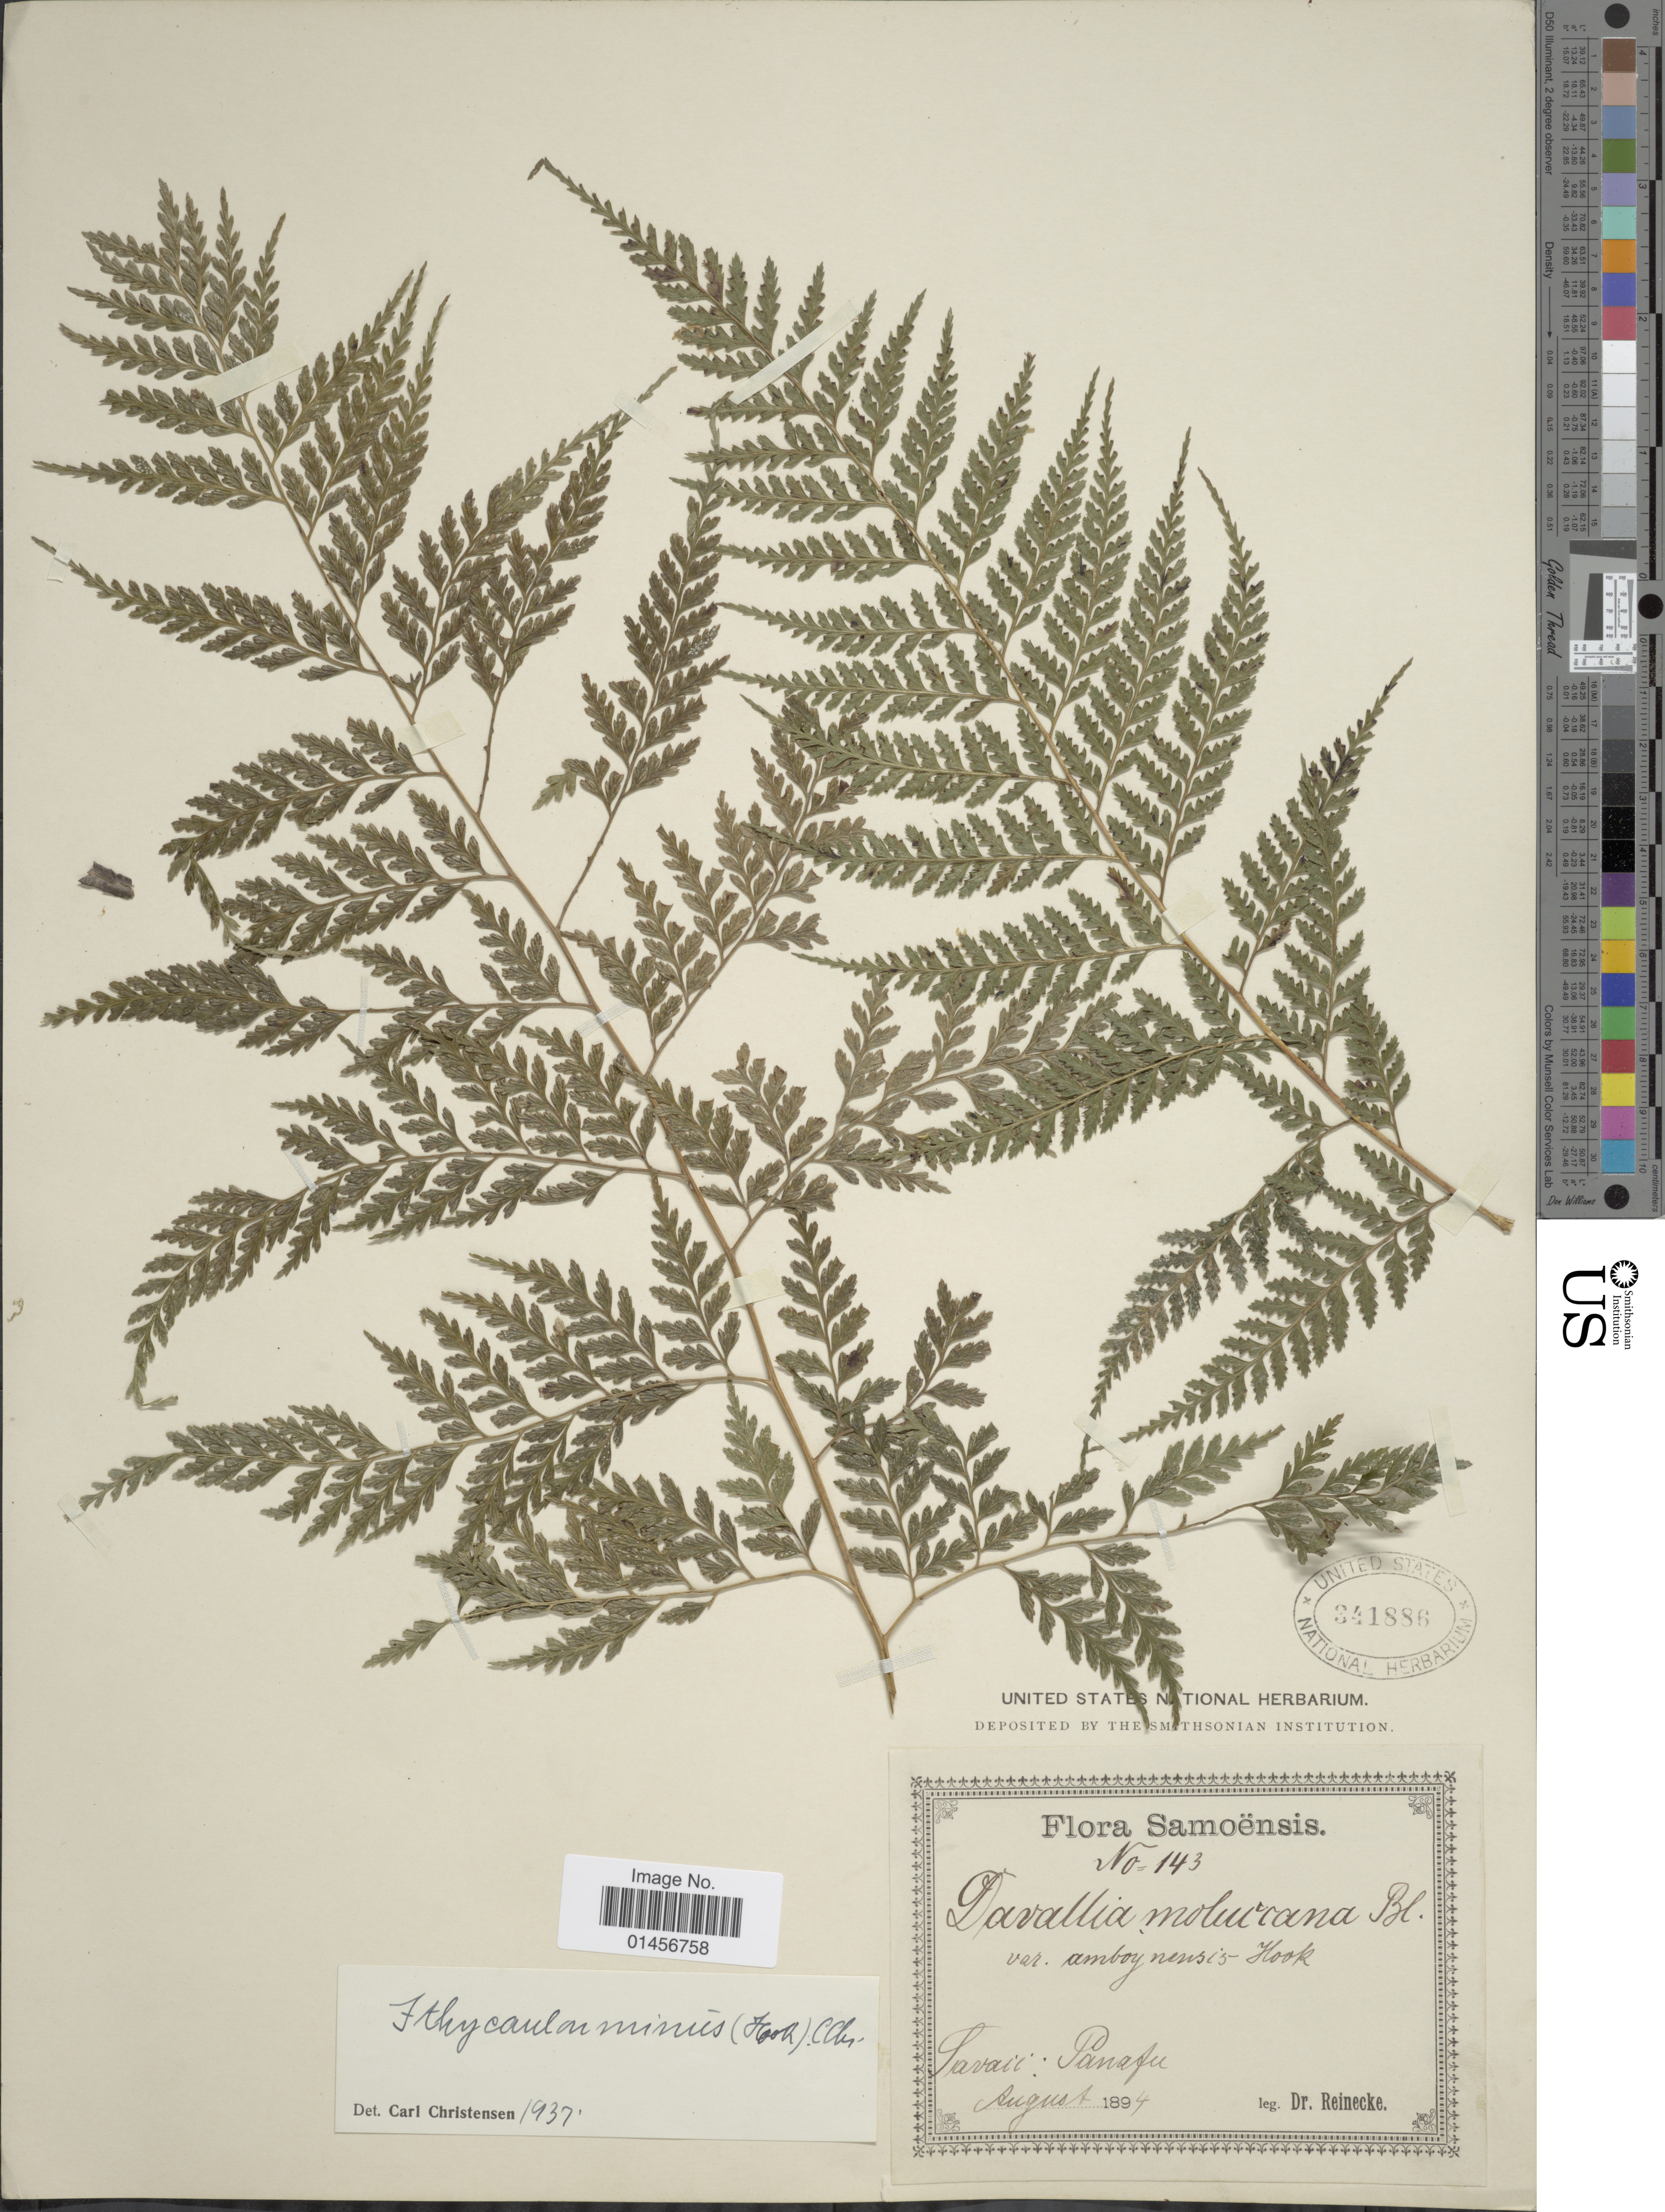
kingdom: Plantae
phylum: Tracheophyta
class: Polypodiopsida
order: Polypodiales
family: Saccolomataceae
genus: Saccoloma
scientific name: Saccoloma tenue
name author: (Brack.) Mett.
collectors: -- Reinecke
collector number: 143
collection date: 1894-08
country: Samoa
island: Savai'i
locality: Samoensis, Savaii: Panafu. [interpreted]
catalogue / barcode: US 341886